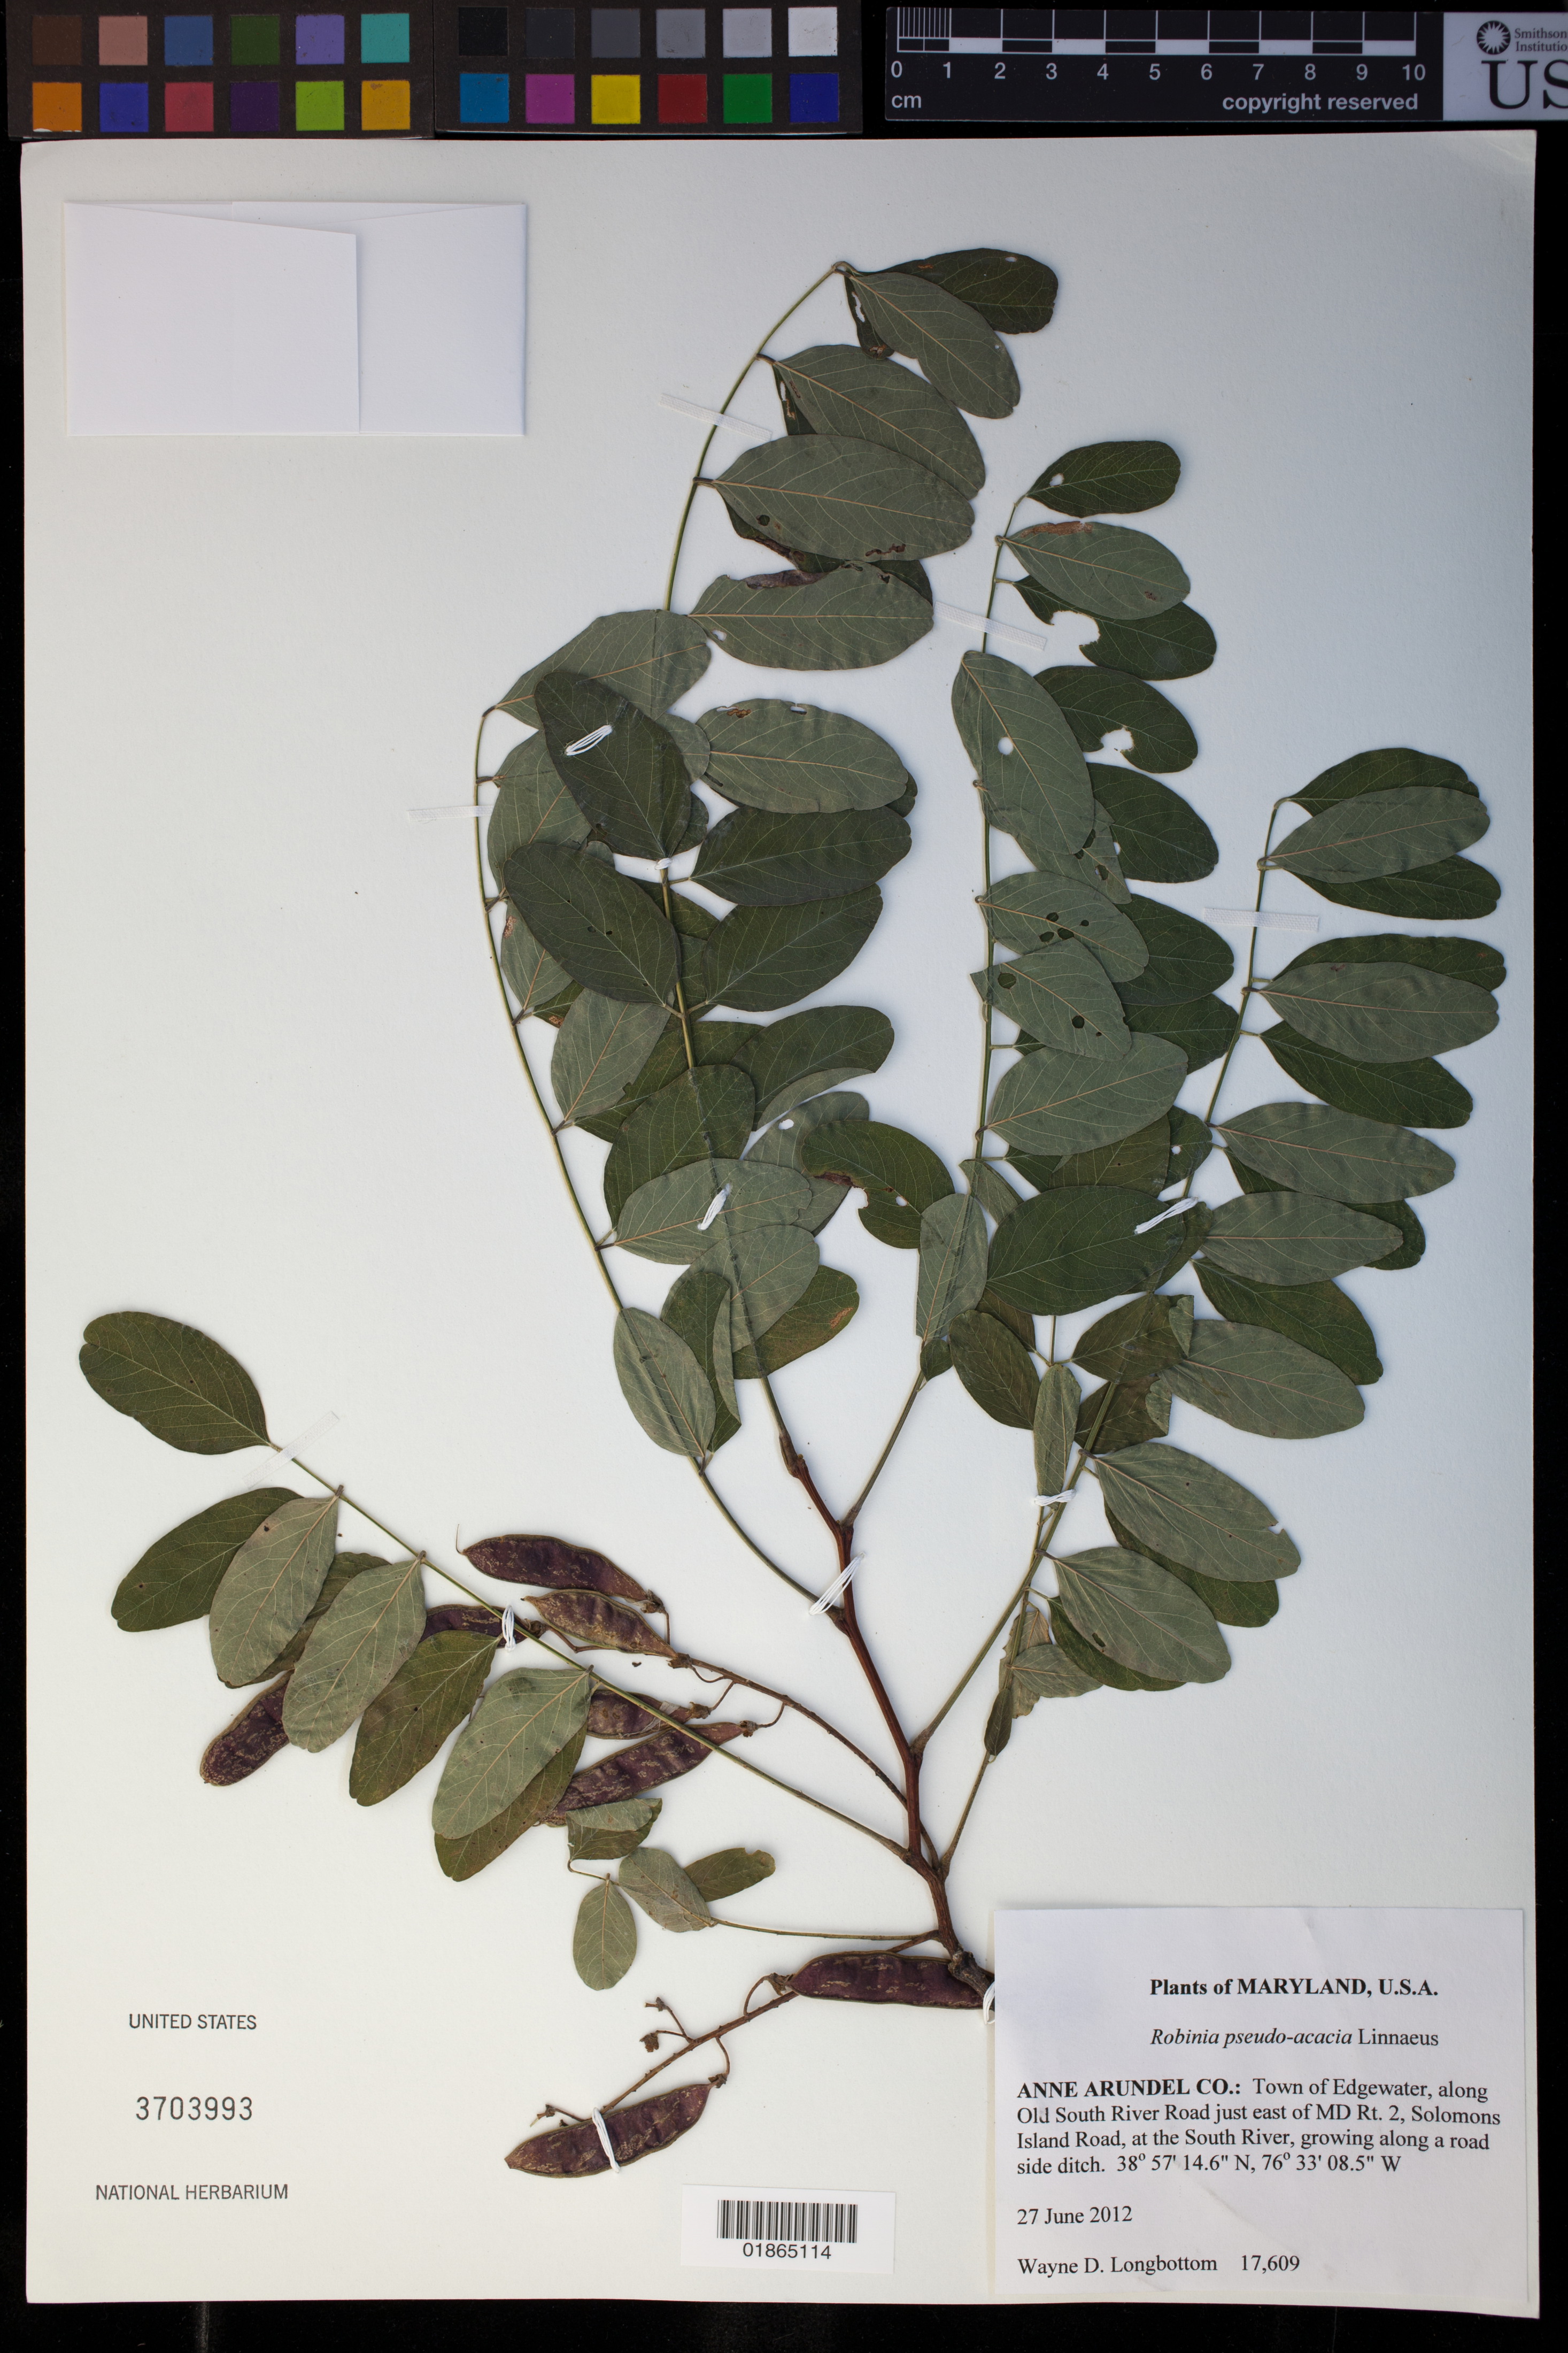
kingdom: Plantae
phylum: Tracheophyta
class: Magnoliopsida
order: Fabales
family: Fabaceae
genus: Robinia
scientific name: Robinia pseudoacacia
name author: L.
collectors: W. D. Longbottom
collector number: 17609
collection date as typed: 27 June 2012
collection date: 2012-06-27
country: United States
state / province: Maryland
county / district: Anne Arundel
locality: Town of Edgewater, along Old South River Road just east of MD Rt. 2, Solomons Island Road, at the South River, growing along a road side ditch.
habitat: Growing along a road side ditch.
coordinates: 38 57 14.6 N, 76 33 08.5 W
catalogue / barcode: US 3703993